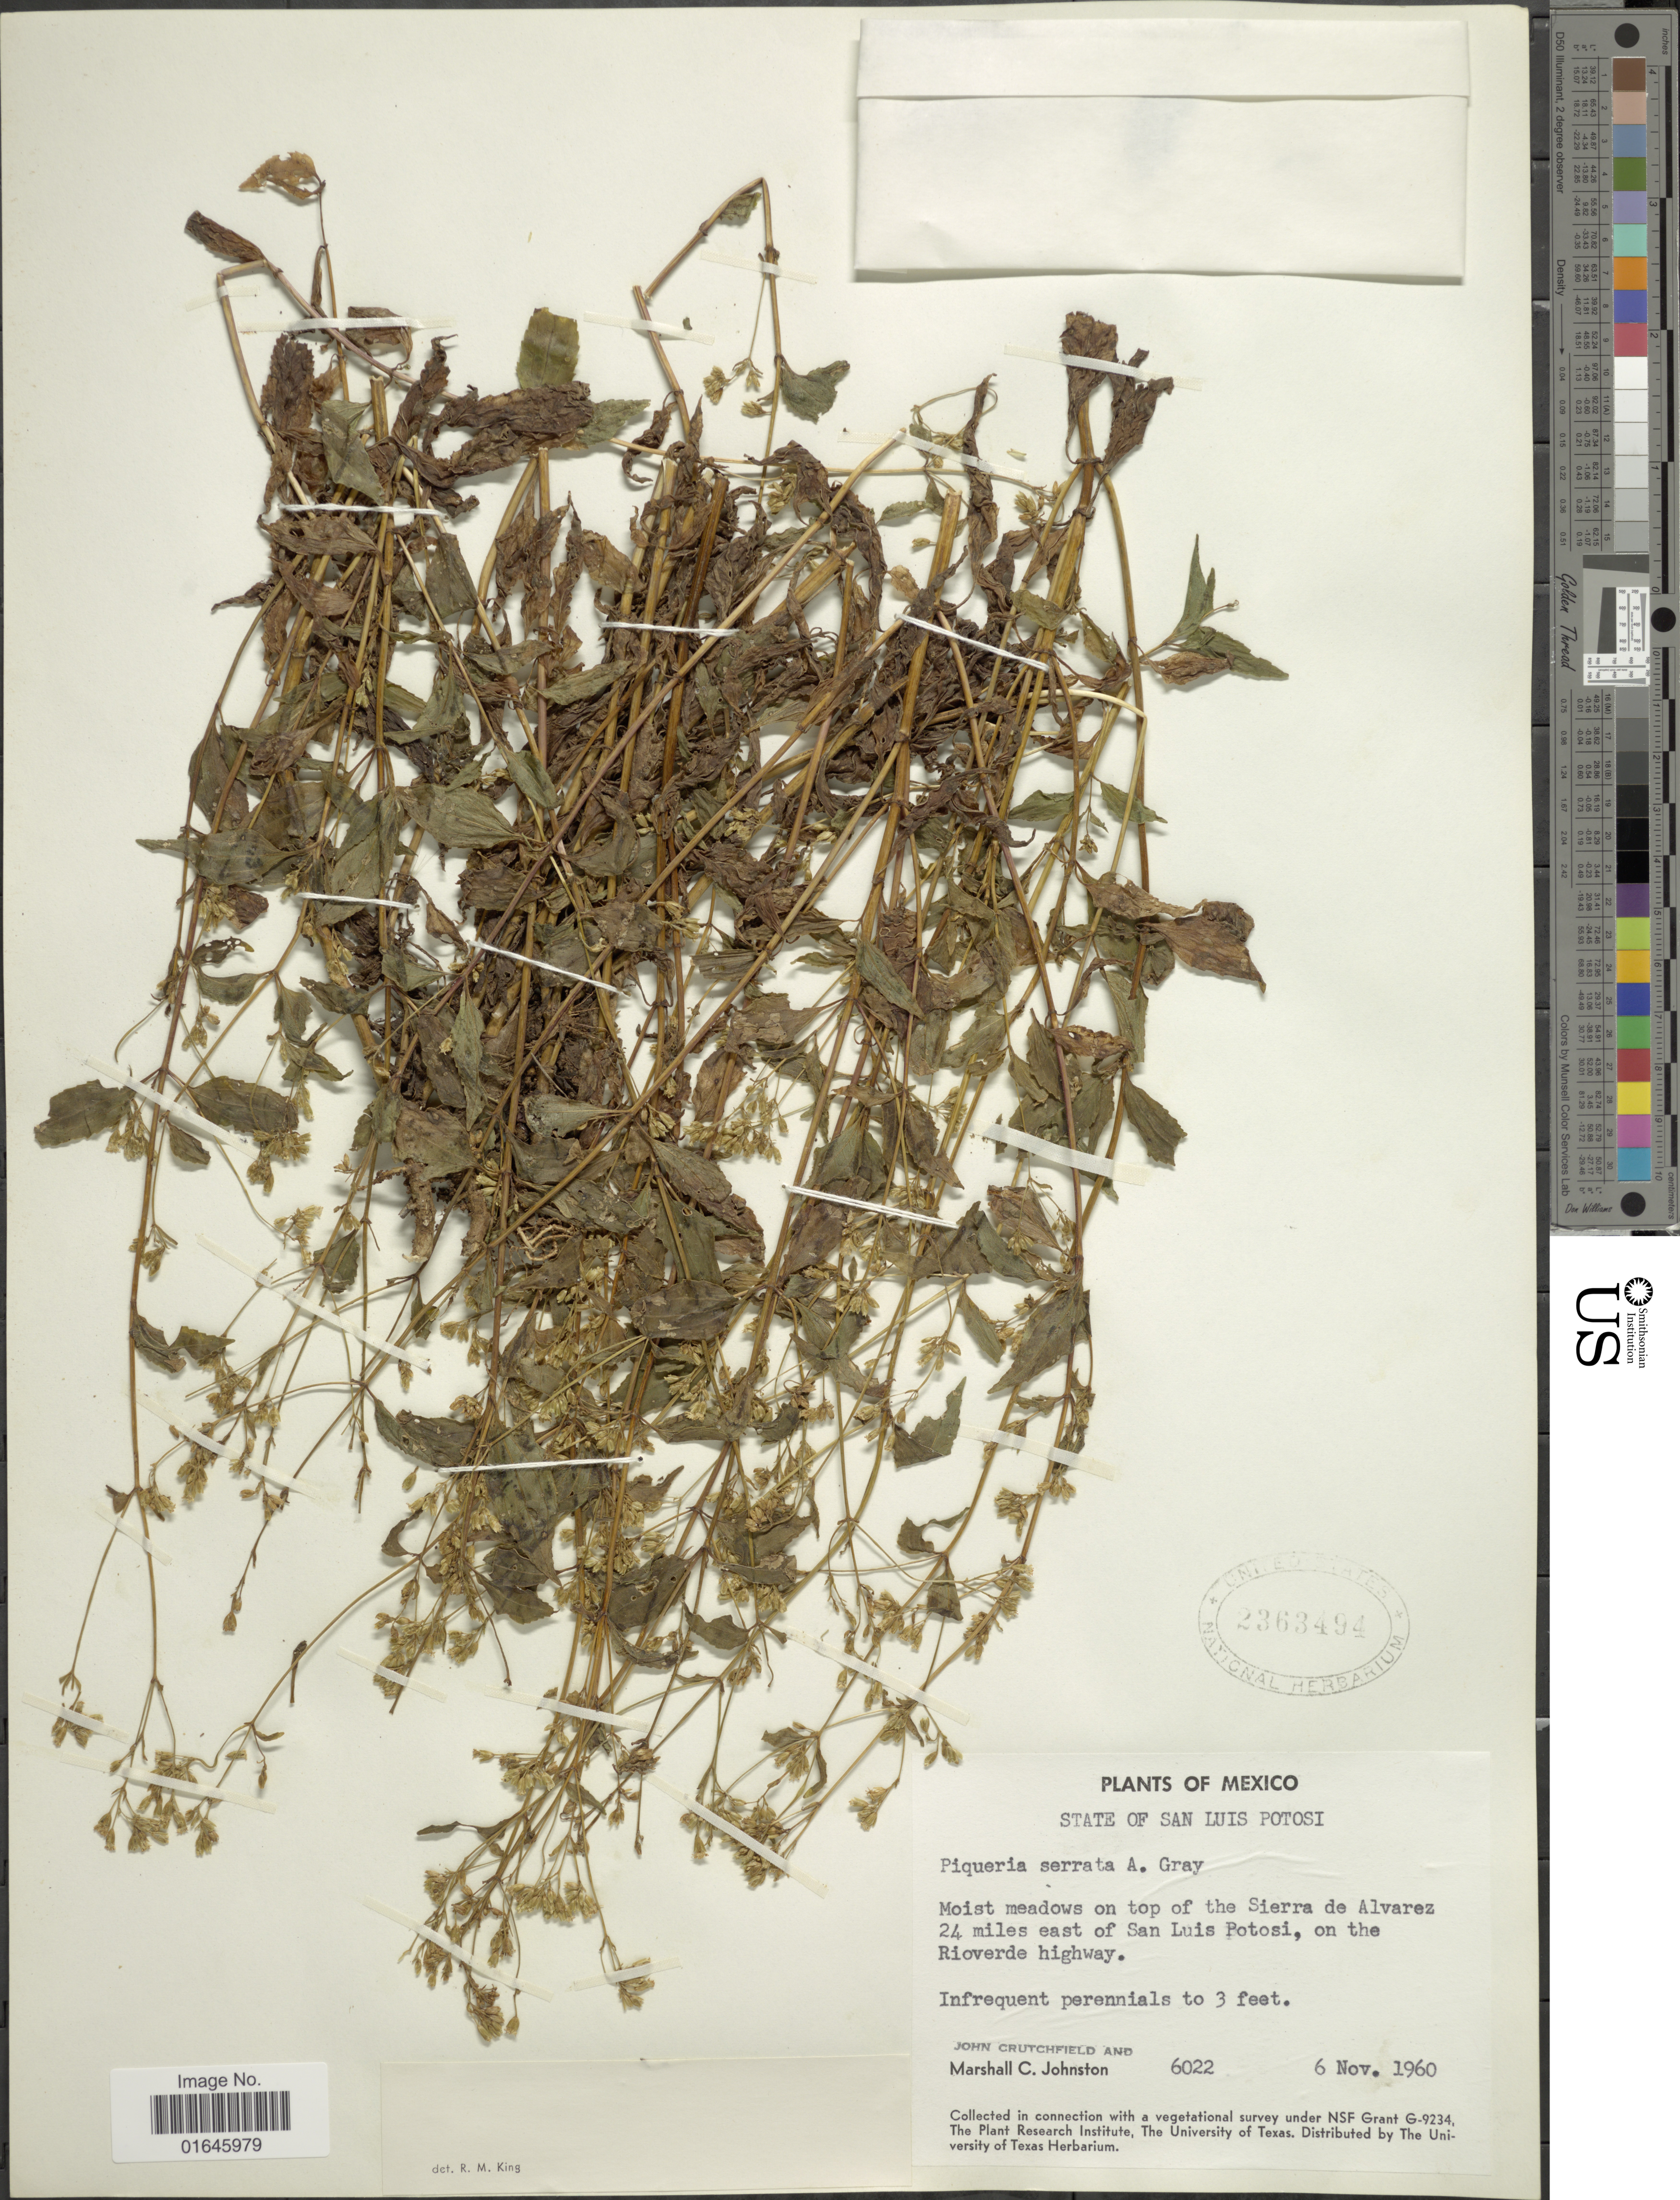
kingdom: Plantae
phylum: Tracheophyta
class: Magnoliopsida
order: Asterales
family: Asteraceae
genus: Piqueria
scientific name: Piqueria serrata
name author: A. Gray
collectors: M. Johnston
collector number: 6022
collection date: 1960-11-05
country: Mexico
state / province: San Luis Potosí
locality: Moist meadows on top of the Sierra de Alvarez 24 miles east of San Luis Potosi,on the Rioverde highway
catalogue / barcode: US 2363494